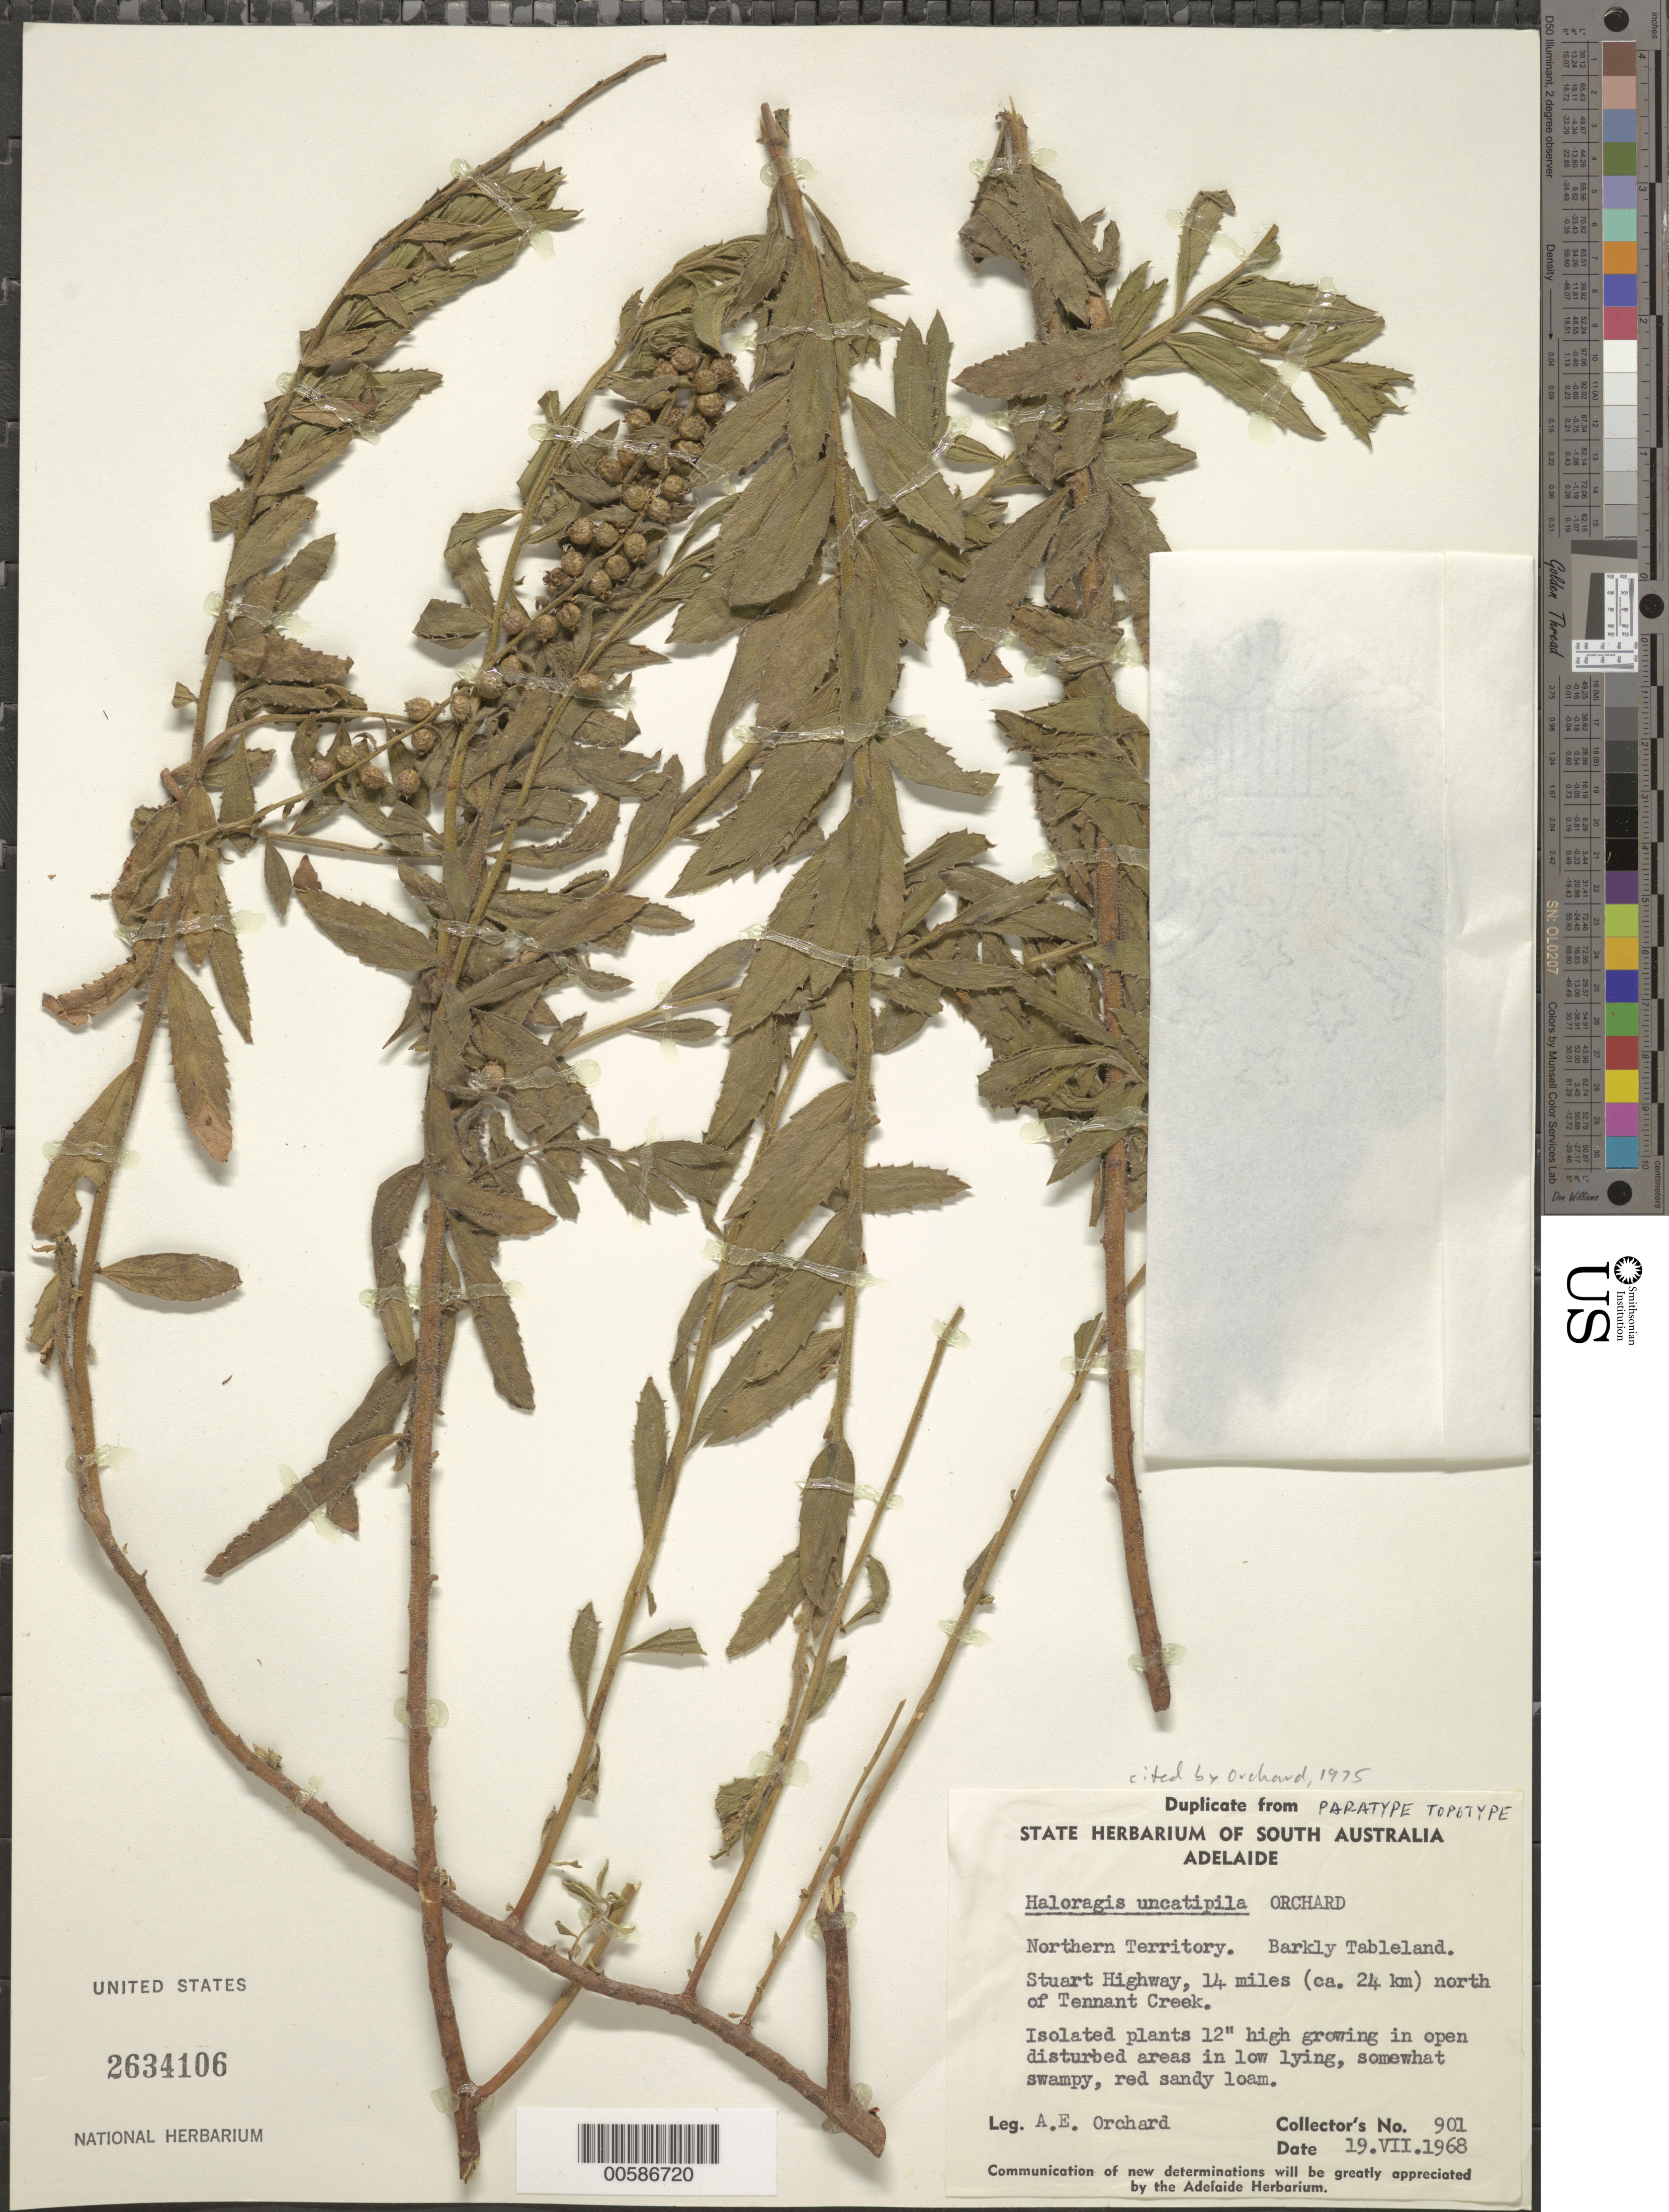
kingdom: Plantae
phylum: Tracheophyta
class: Magnoliopsida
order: Saxifragales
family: Haloragaceae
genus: Haloragis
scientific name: Haloragis uncatipila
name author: Orchard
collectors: A. E. Orchard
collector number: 901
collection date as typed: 19 Jul 1968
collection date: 1968-07-19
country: Australia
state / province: Northern Territory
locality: Barkly Tableland, Stuart Highway, N of Tennant Creek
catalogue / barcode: US 2634106